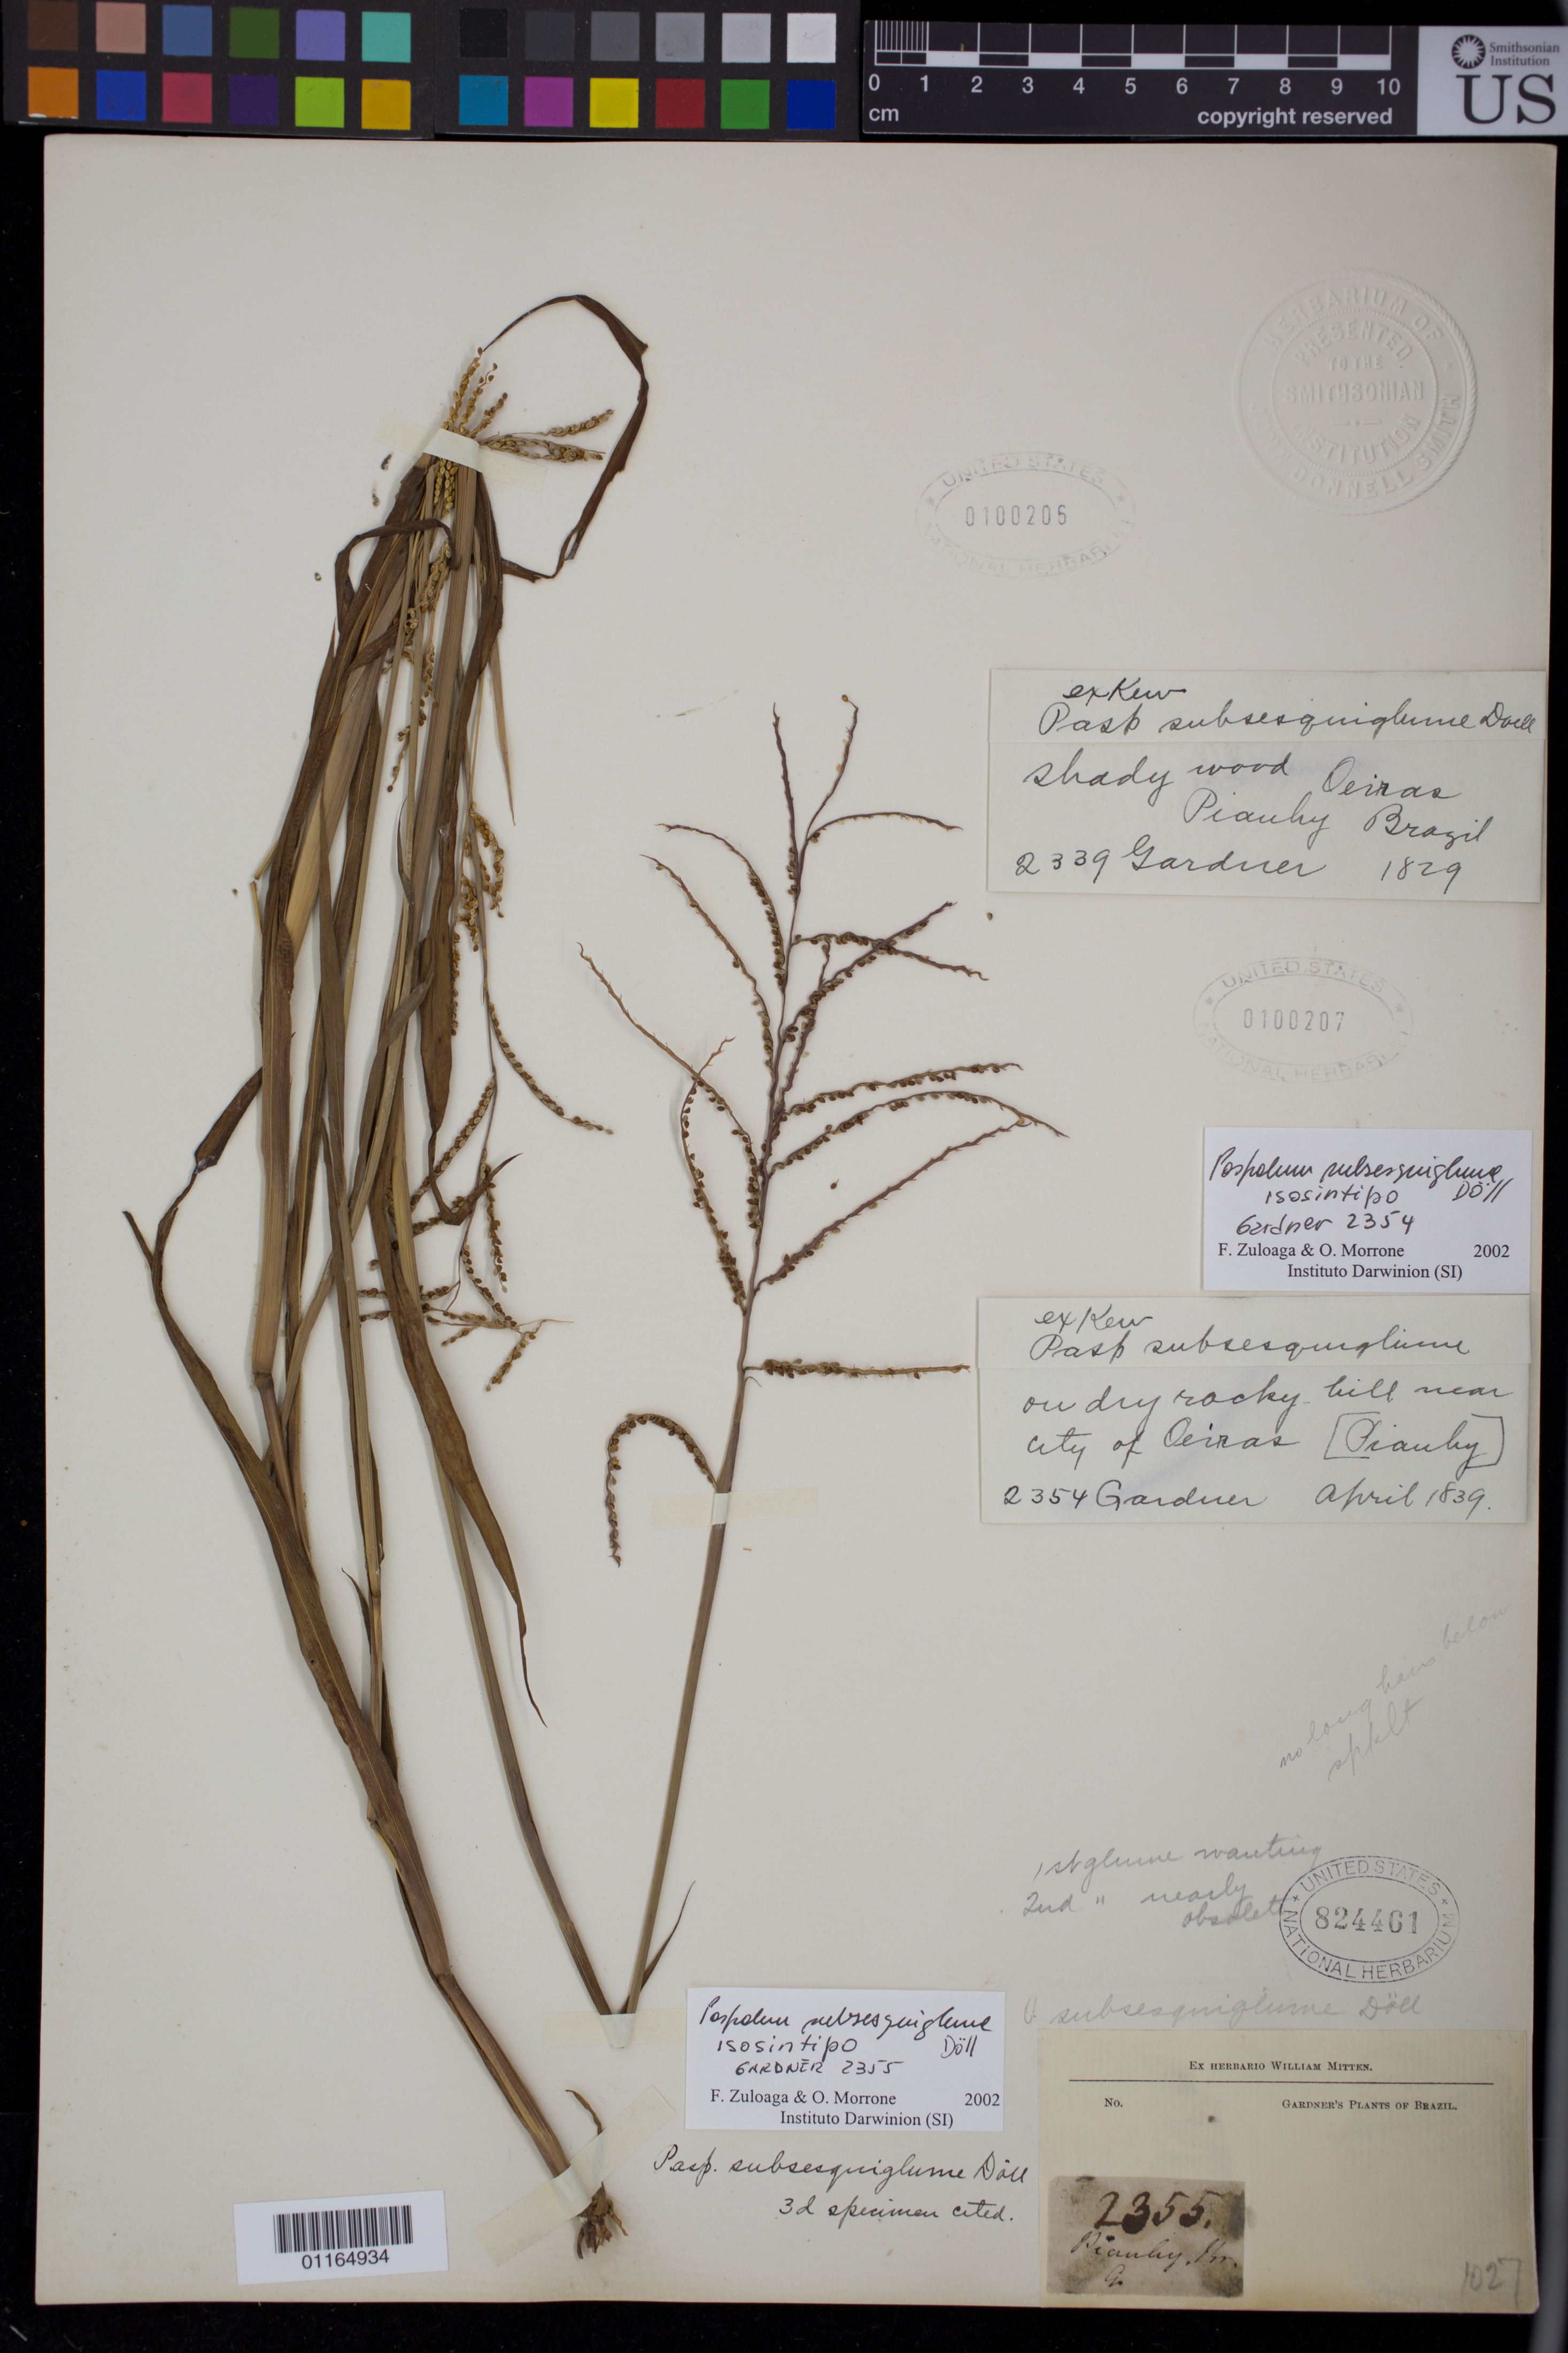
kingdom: Plantae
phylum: Tracheophyta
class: Liliopsida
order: Poales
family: Poaceae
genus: Paspalum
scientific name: Paspalum subsesquiglume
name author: Döll in Mart.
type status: Isosyntype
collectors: G. Gardner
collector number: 2355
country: Brazil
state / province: Piauí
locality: Piauhy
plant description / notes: Specimen originally from the herbarium of John Donnell Smith; material associated with USNH 824461 appears to be part of original sheet, with fragmentary material (USNH 100206, 100207) added at a later date.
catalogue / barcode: US 824461